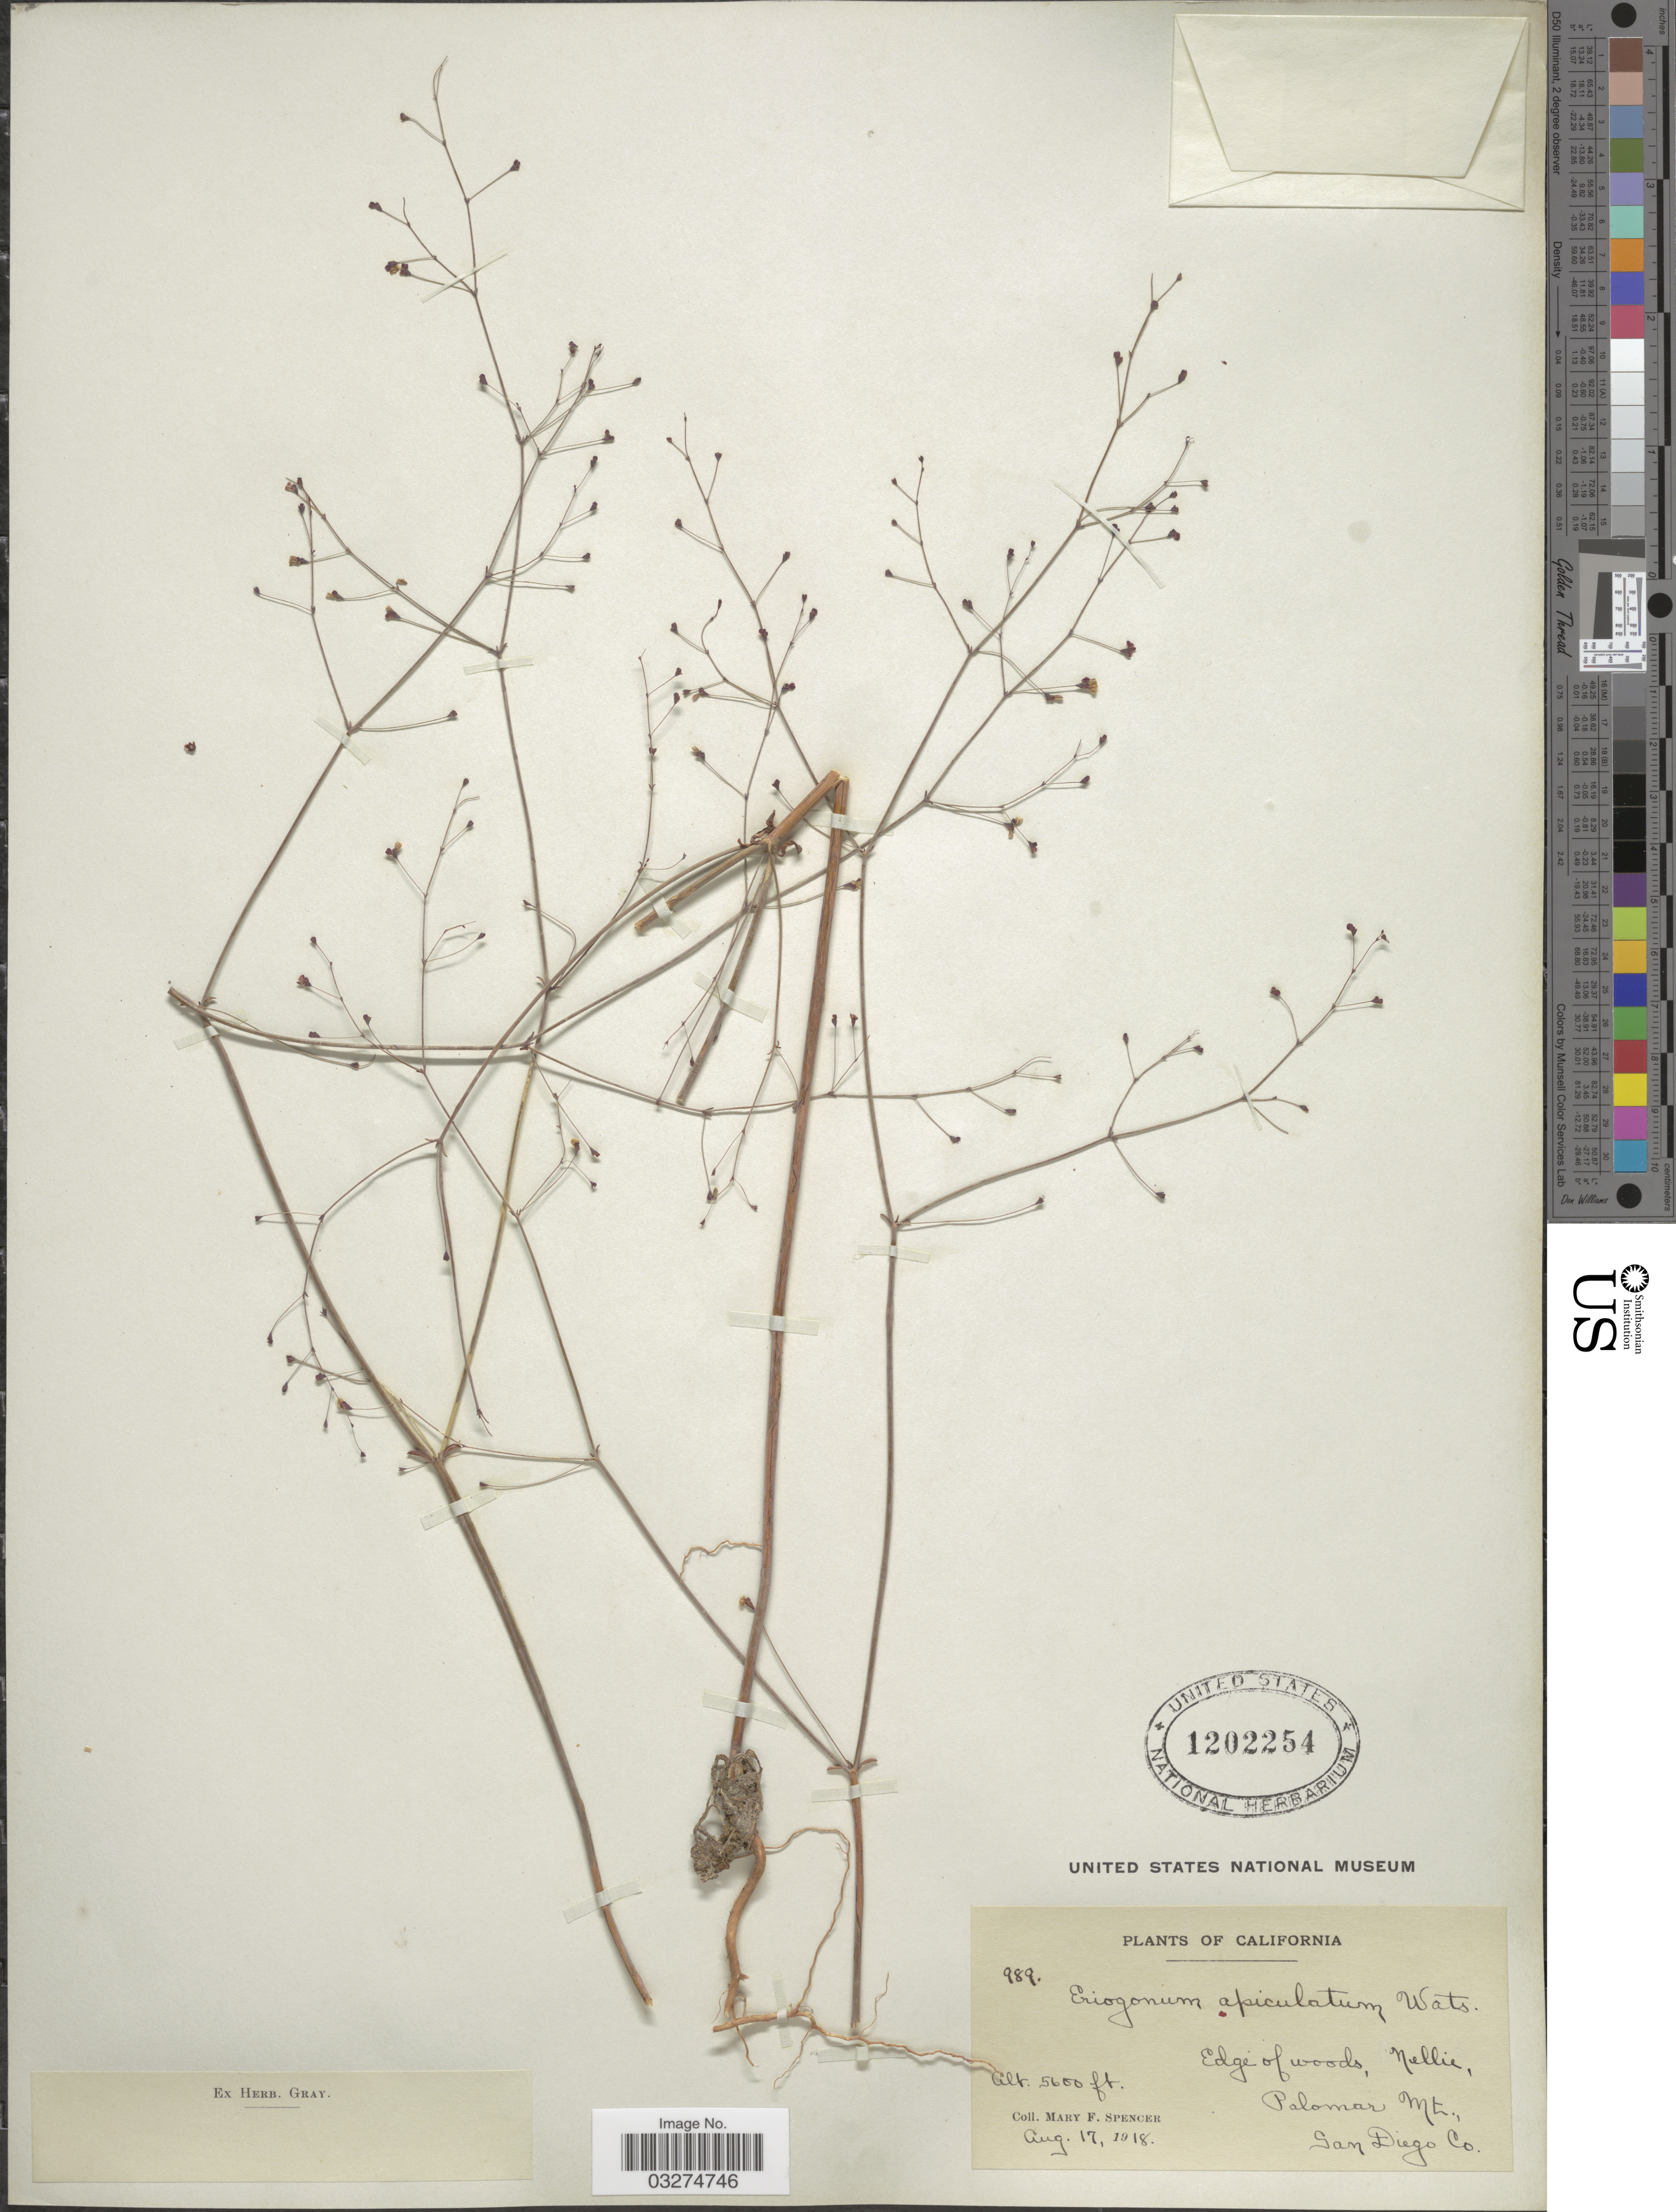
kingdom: Plantae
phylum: Tracheophyta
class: Magnoliopsida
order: Caryophyllales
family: Polygonaceae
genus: Eriogonum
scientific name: Eriogonum apiculatum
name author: S. Watson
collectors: M. Spencer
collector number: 989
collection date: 1918-08-17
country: United States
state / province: California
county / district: San Diego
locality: Nellie, Palomar Mt.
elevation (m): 1707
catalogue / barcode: US 1202254